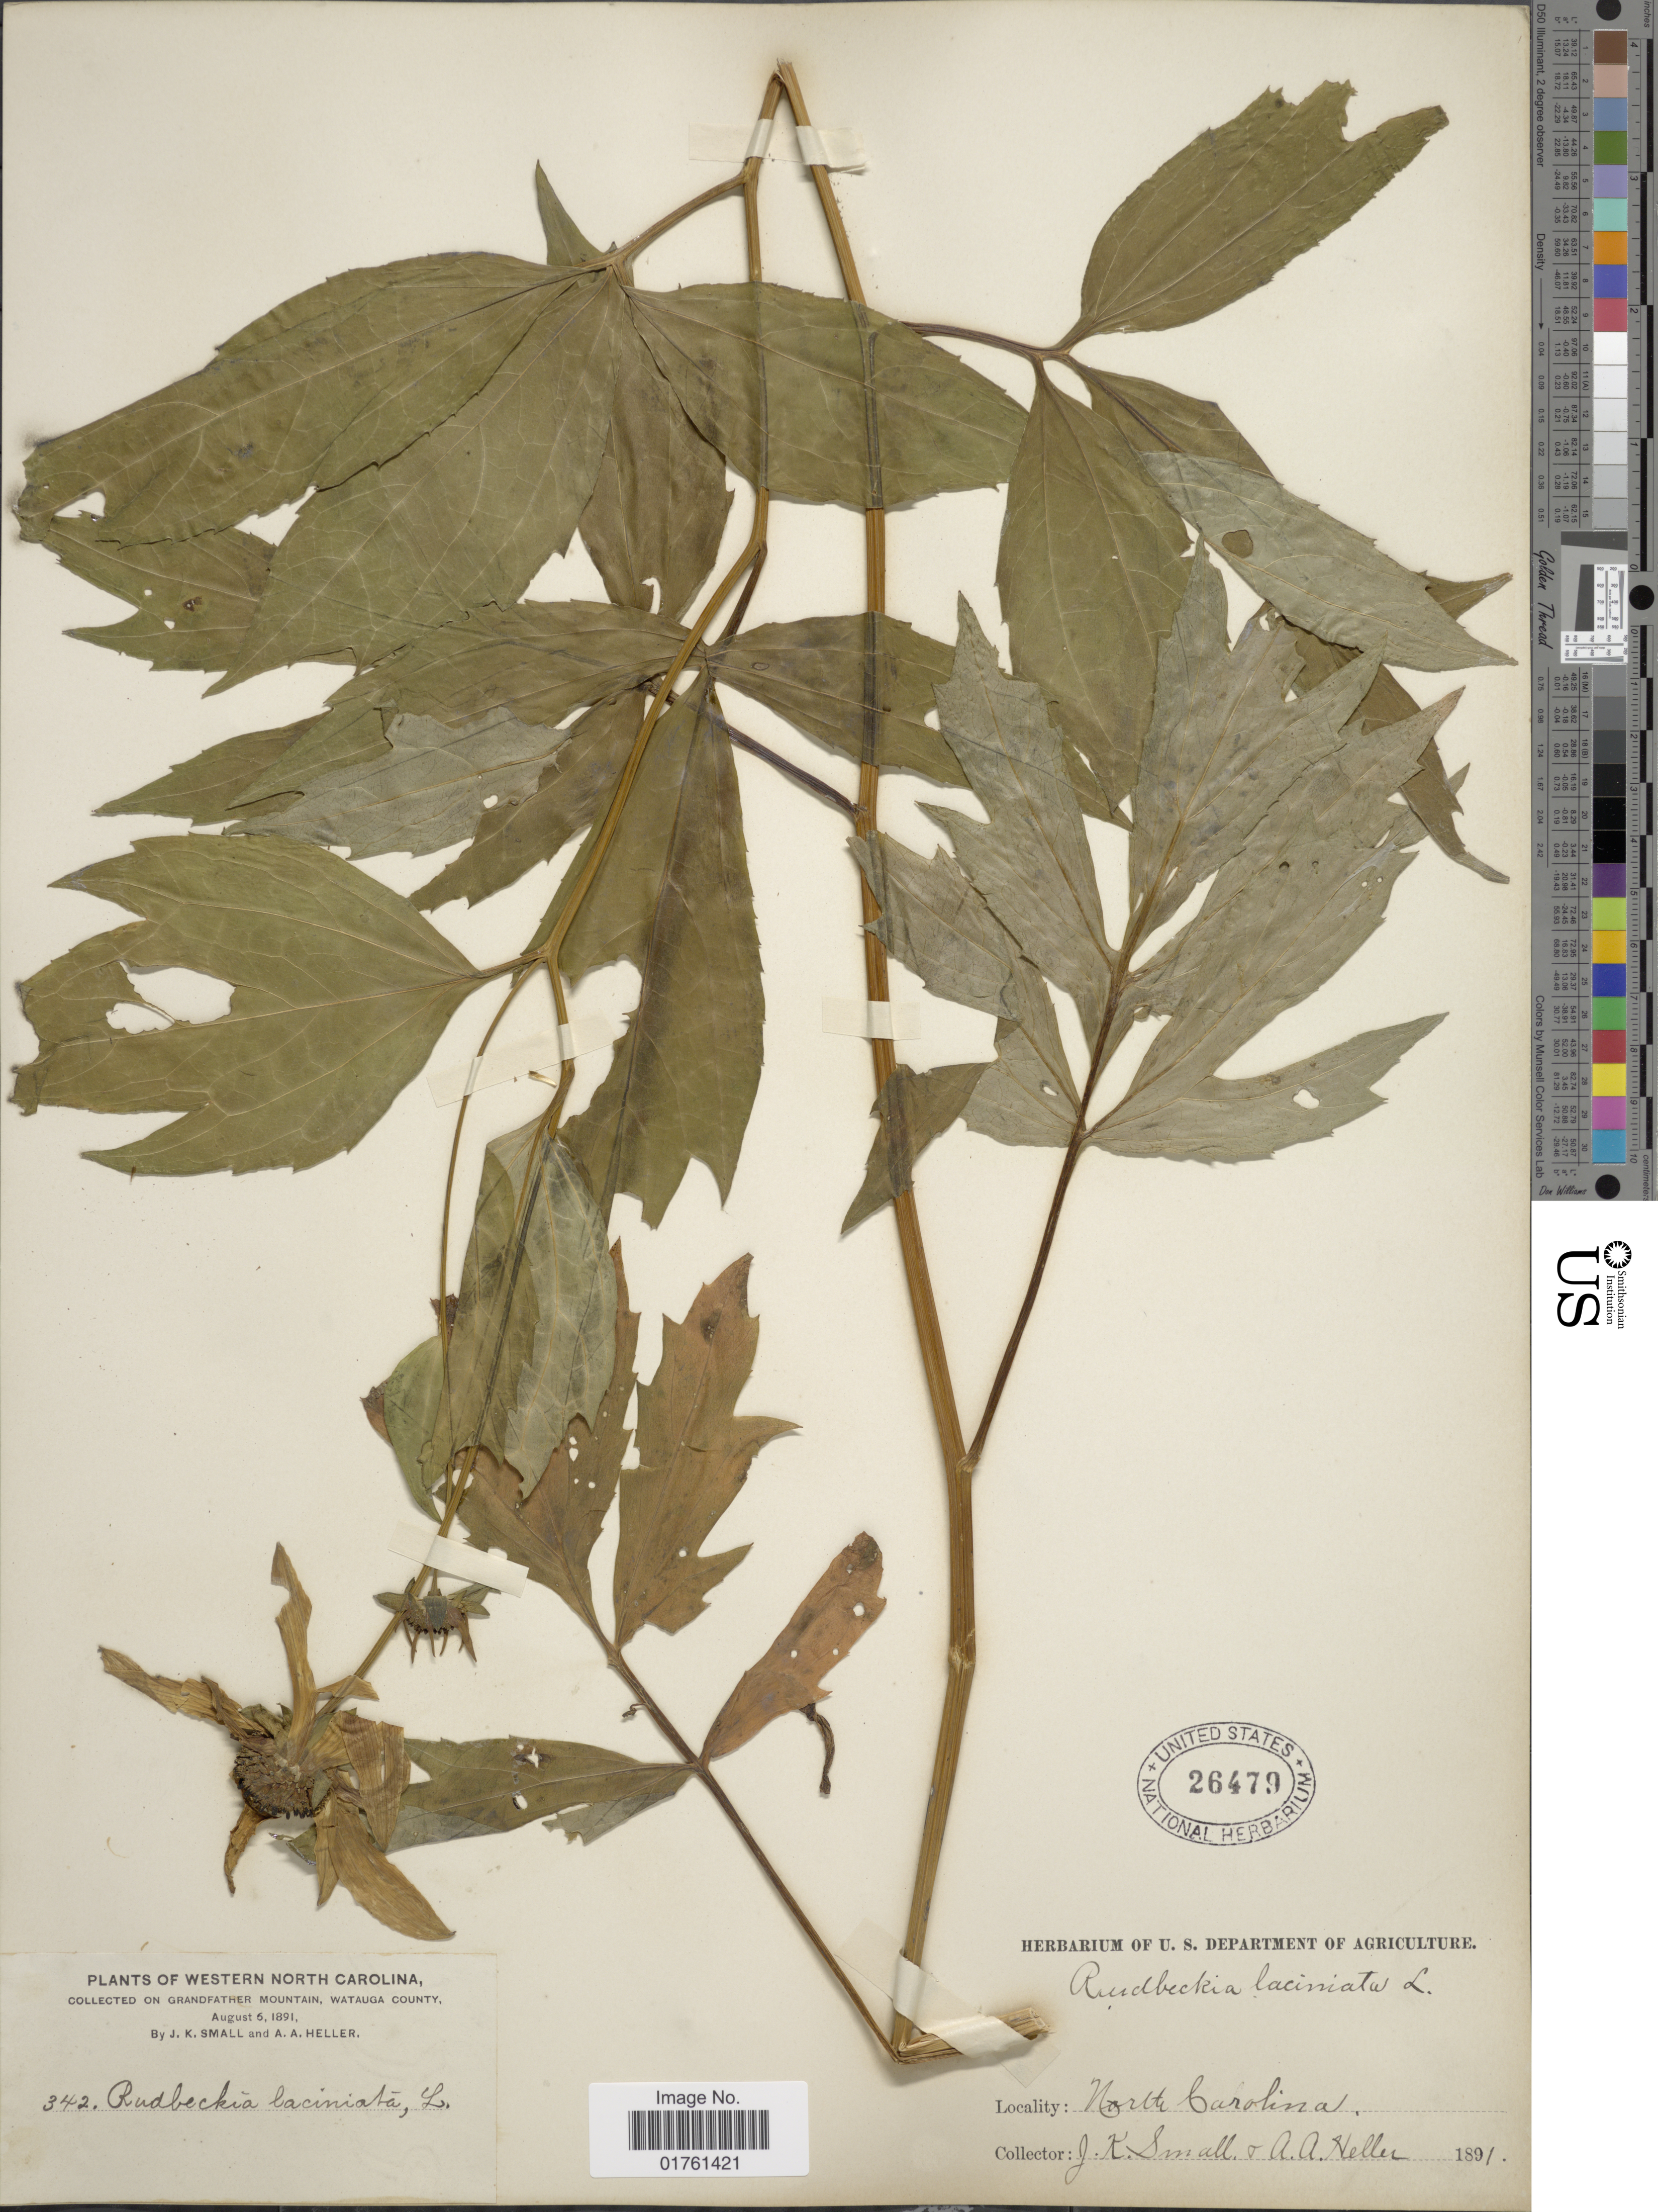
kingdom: Plantae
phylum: Tracheophyta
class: Magnoliopsida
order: Asterales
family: Asteraceae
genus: Rudbeckia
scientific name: Rudbeckia laciniata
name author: L.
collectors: J. K. Small & A. A. Heller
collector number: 342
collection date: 1891-08-06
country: United States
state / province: North Carolina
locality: Western North Carolina, on Grandfather Mountain, Watauga County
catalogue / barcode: US 26479